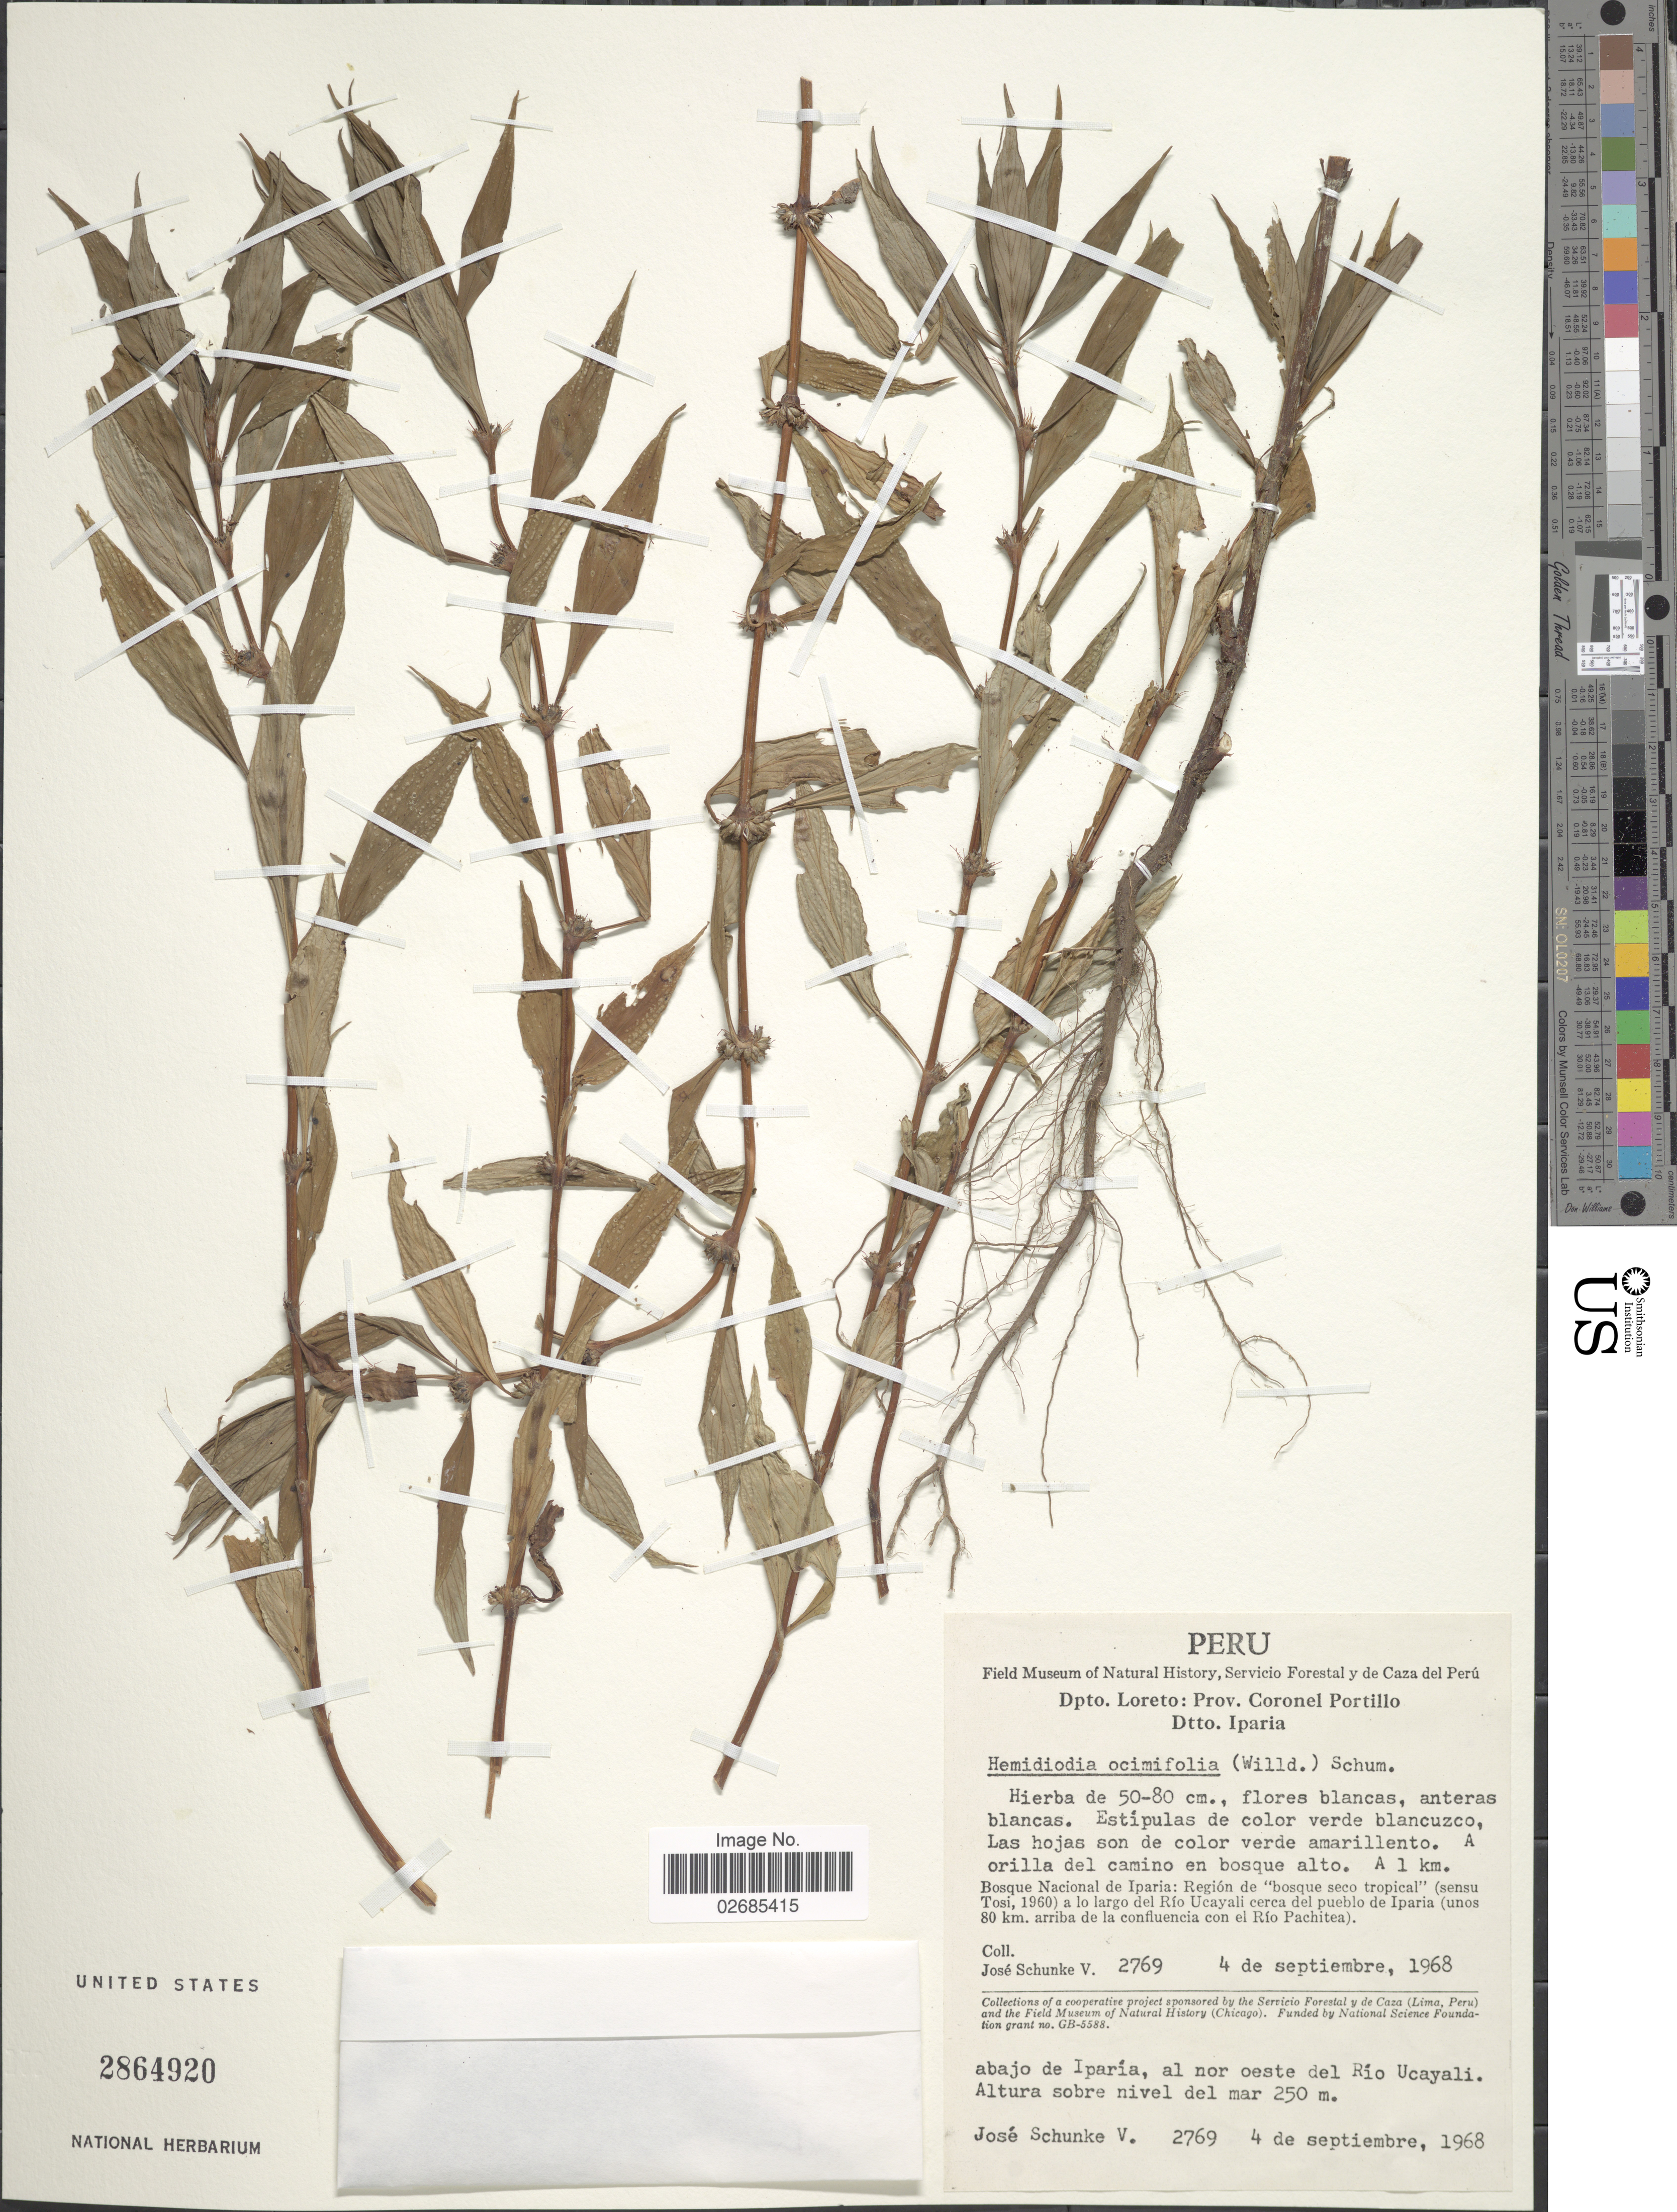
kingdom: Plantae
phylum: Tracheophyta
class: Magnoliopsida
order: Gentianales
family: Rubiaceae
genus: Hemidiodia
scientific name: Hemidiodia ocimifolia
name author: (Willd.) K. Schum.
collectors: J. Schunke Vigo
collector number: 2769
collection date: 1968-09-04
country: Peru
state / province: Loreto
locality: Prov. Coronel Portillo. Dtto. Iparia. Bosque Nacional de Iparia: Region de "bosque seco tropical" a lo largo del Rio Ucayali cerca del pueblo de Iparia (unos 80 km arriba de la confluencia con el Rio Pachitea). A 1 km abajo de Iparia, al nor oeste del Rio Ucayali.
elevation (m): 250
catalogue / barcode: US 2864920